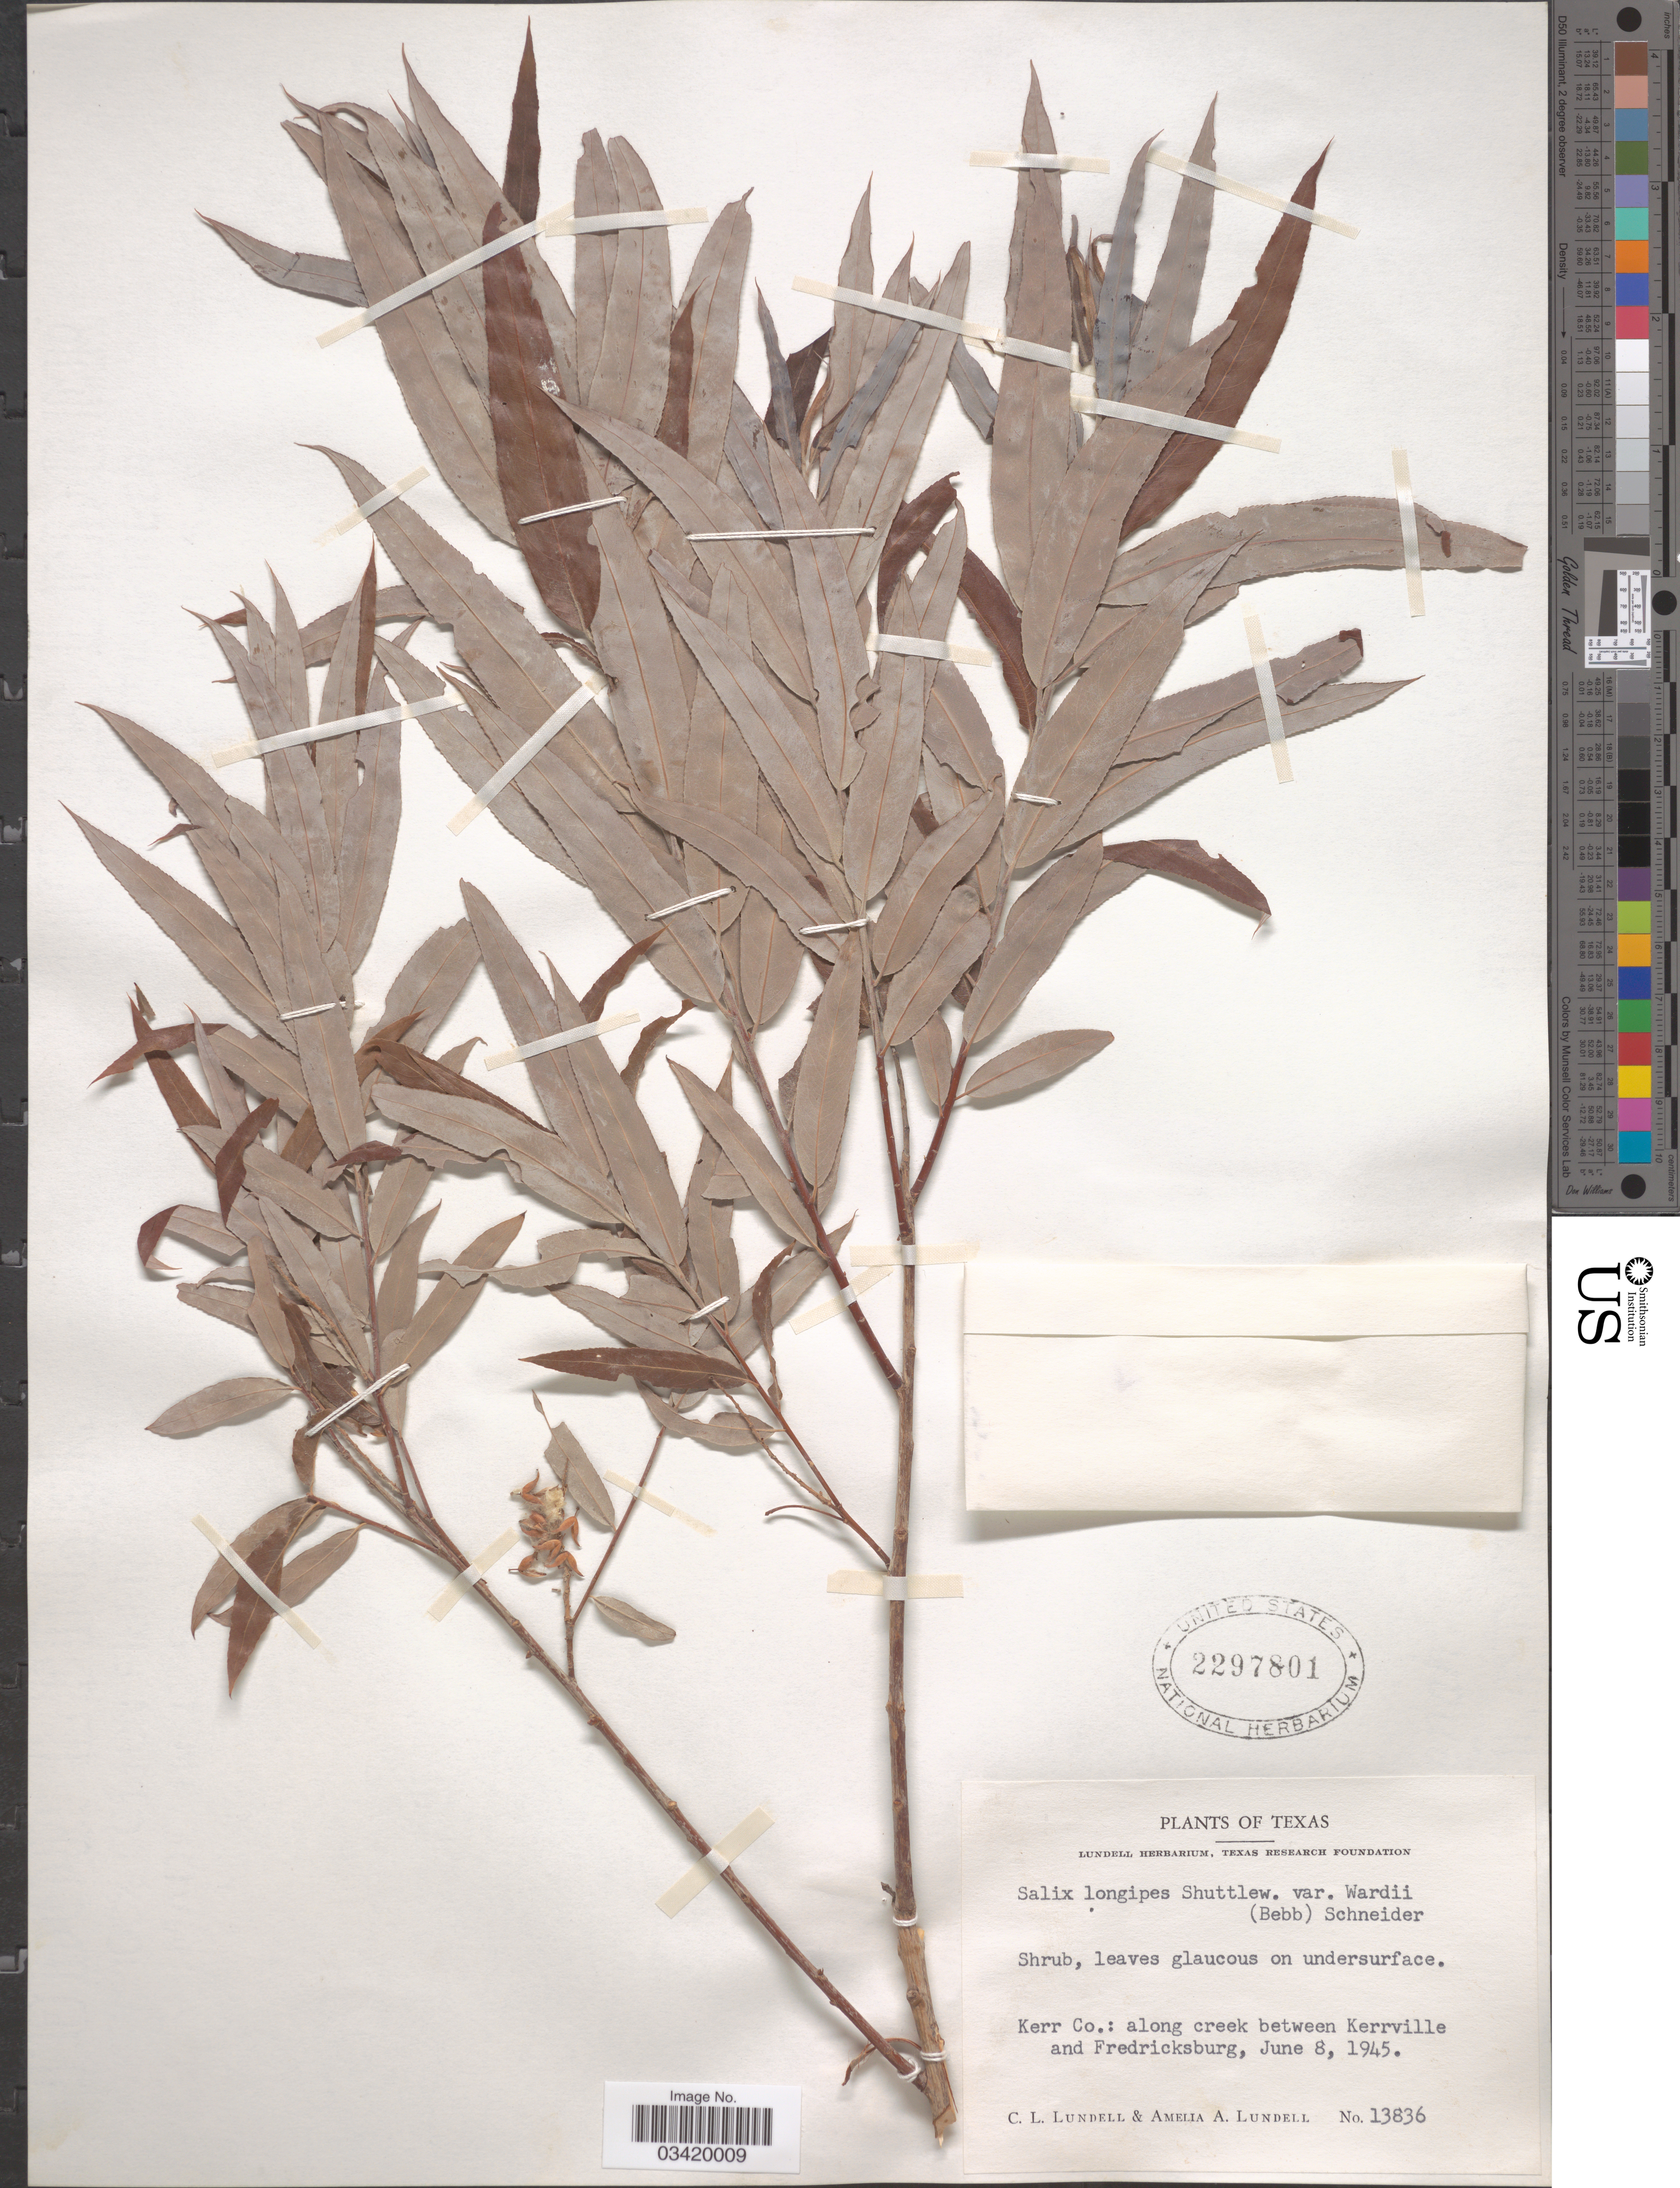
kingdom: Plantae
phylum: Tracheophyta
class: Magnoliopsida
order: Malpighiales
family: Salicaceae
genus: Salix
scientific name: Salix caroliniana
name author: Michx.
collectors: C. L. Lundell & A. A. Lundell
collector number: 13836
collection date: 1945-06-08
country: United States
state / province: Texas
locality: Kerr Co.: along creek between Kerrville and Fredricksburg.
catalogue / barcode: US 2297801